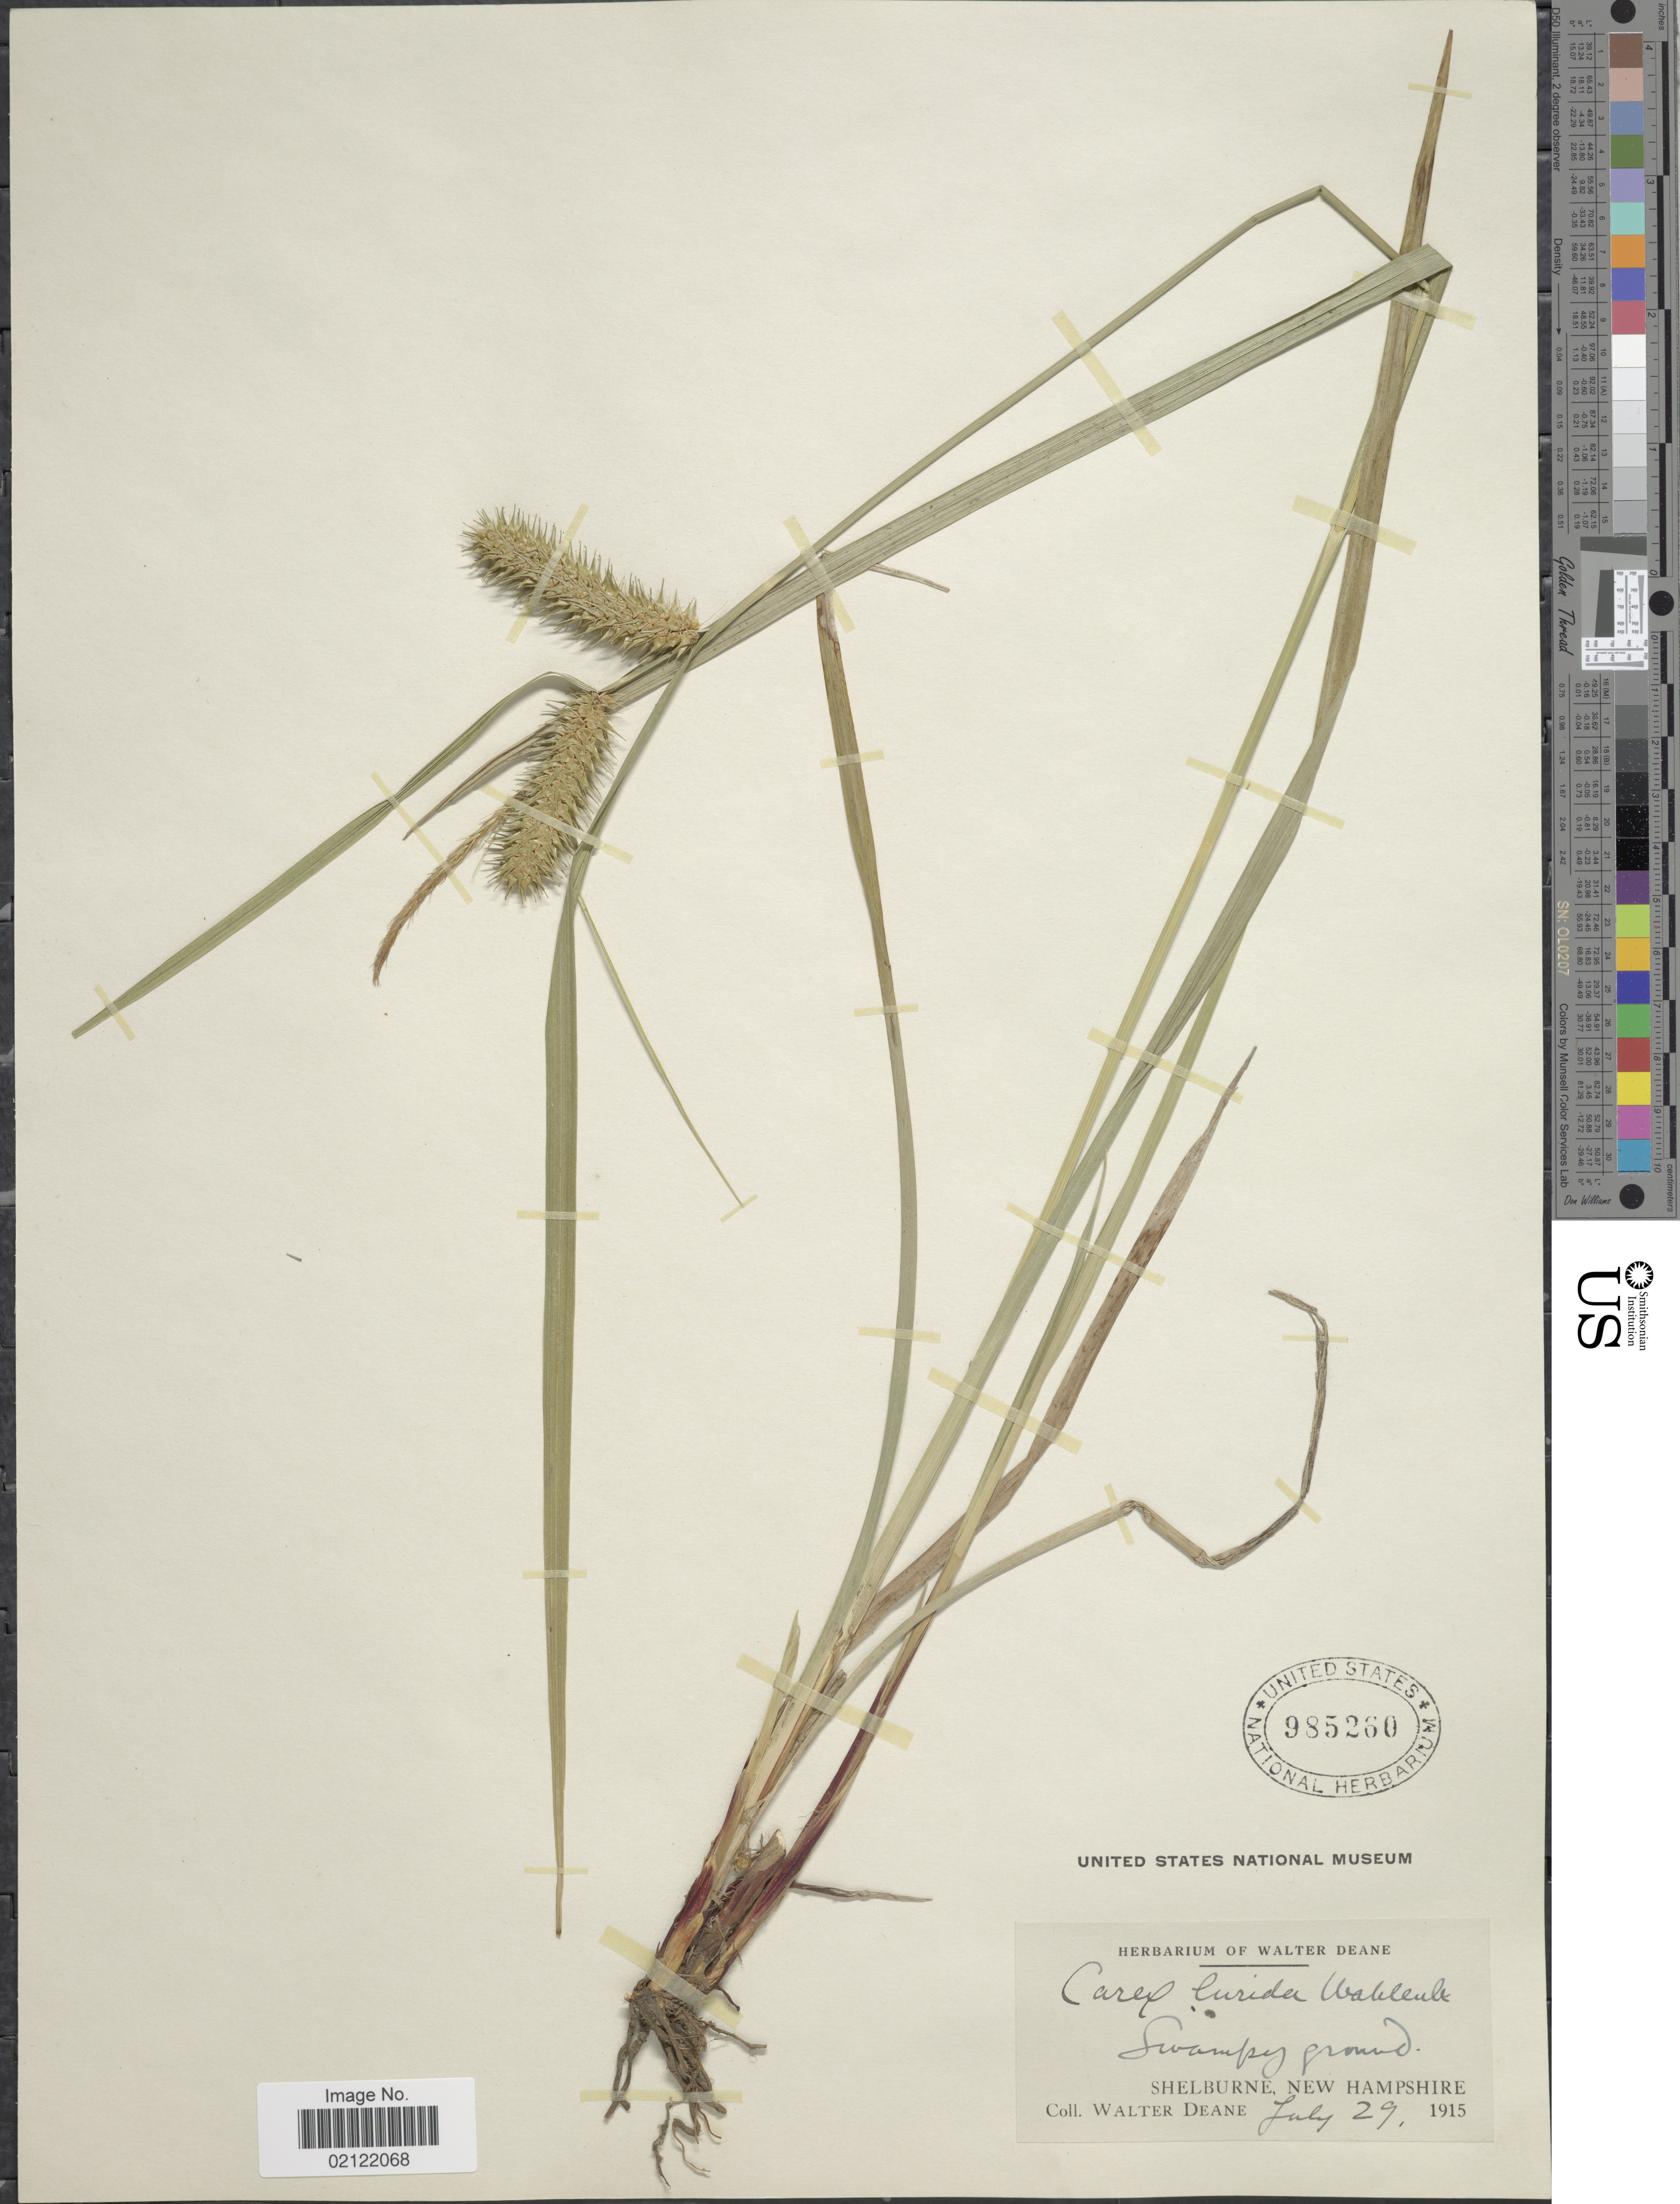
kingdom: Plantae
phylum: Tracheophyta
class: Liliopsida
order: Poales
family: Cyperaceae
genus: Carex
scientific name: Carex lurida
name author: Wahlenb.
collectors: W. Deane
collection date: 1915-07-29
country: United States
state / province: New Hampshire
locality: Swampy ground. Shelburne, New Hampshire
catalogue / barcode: US 985260